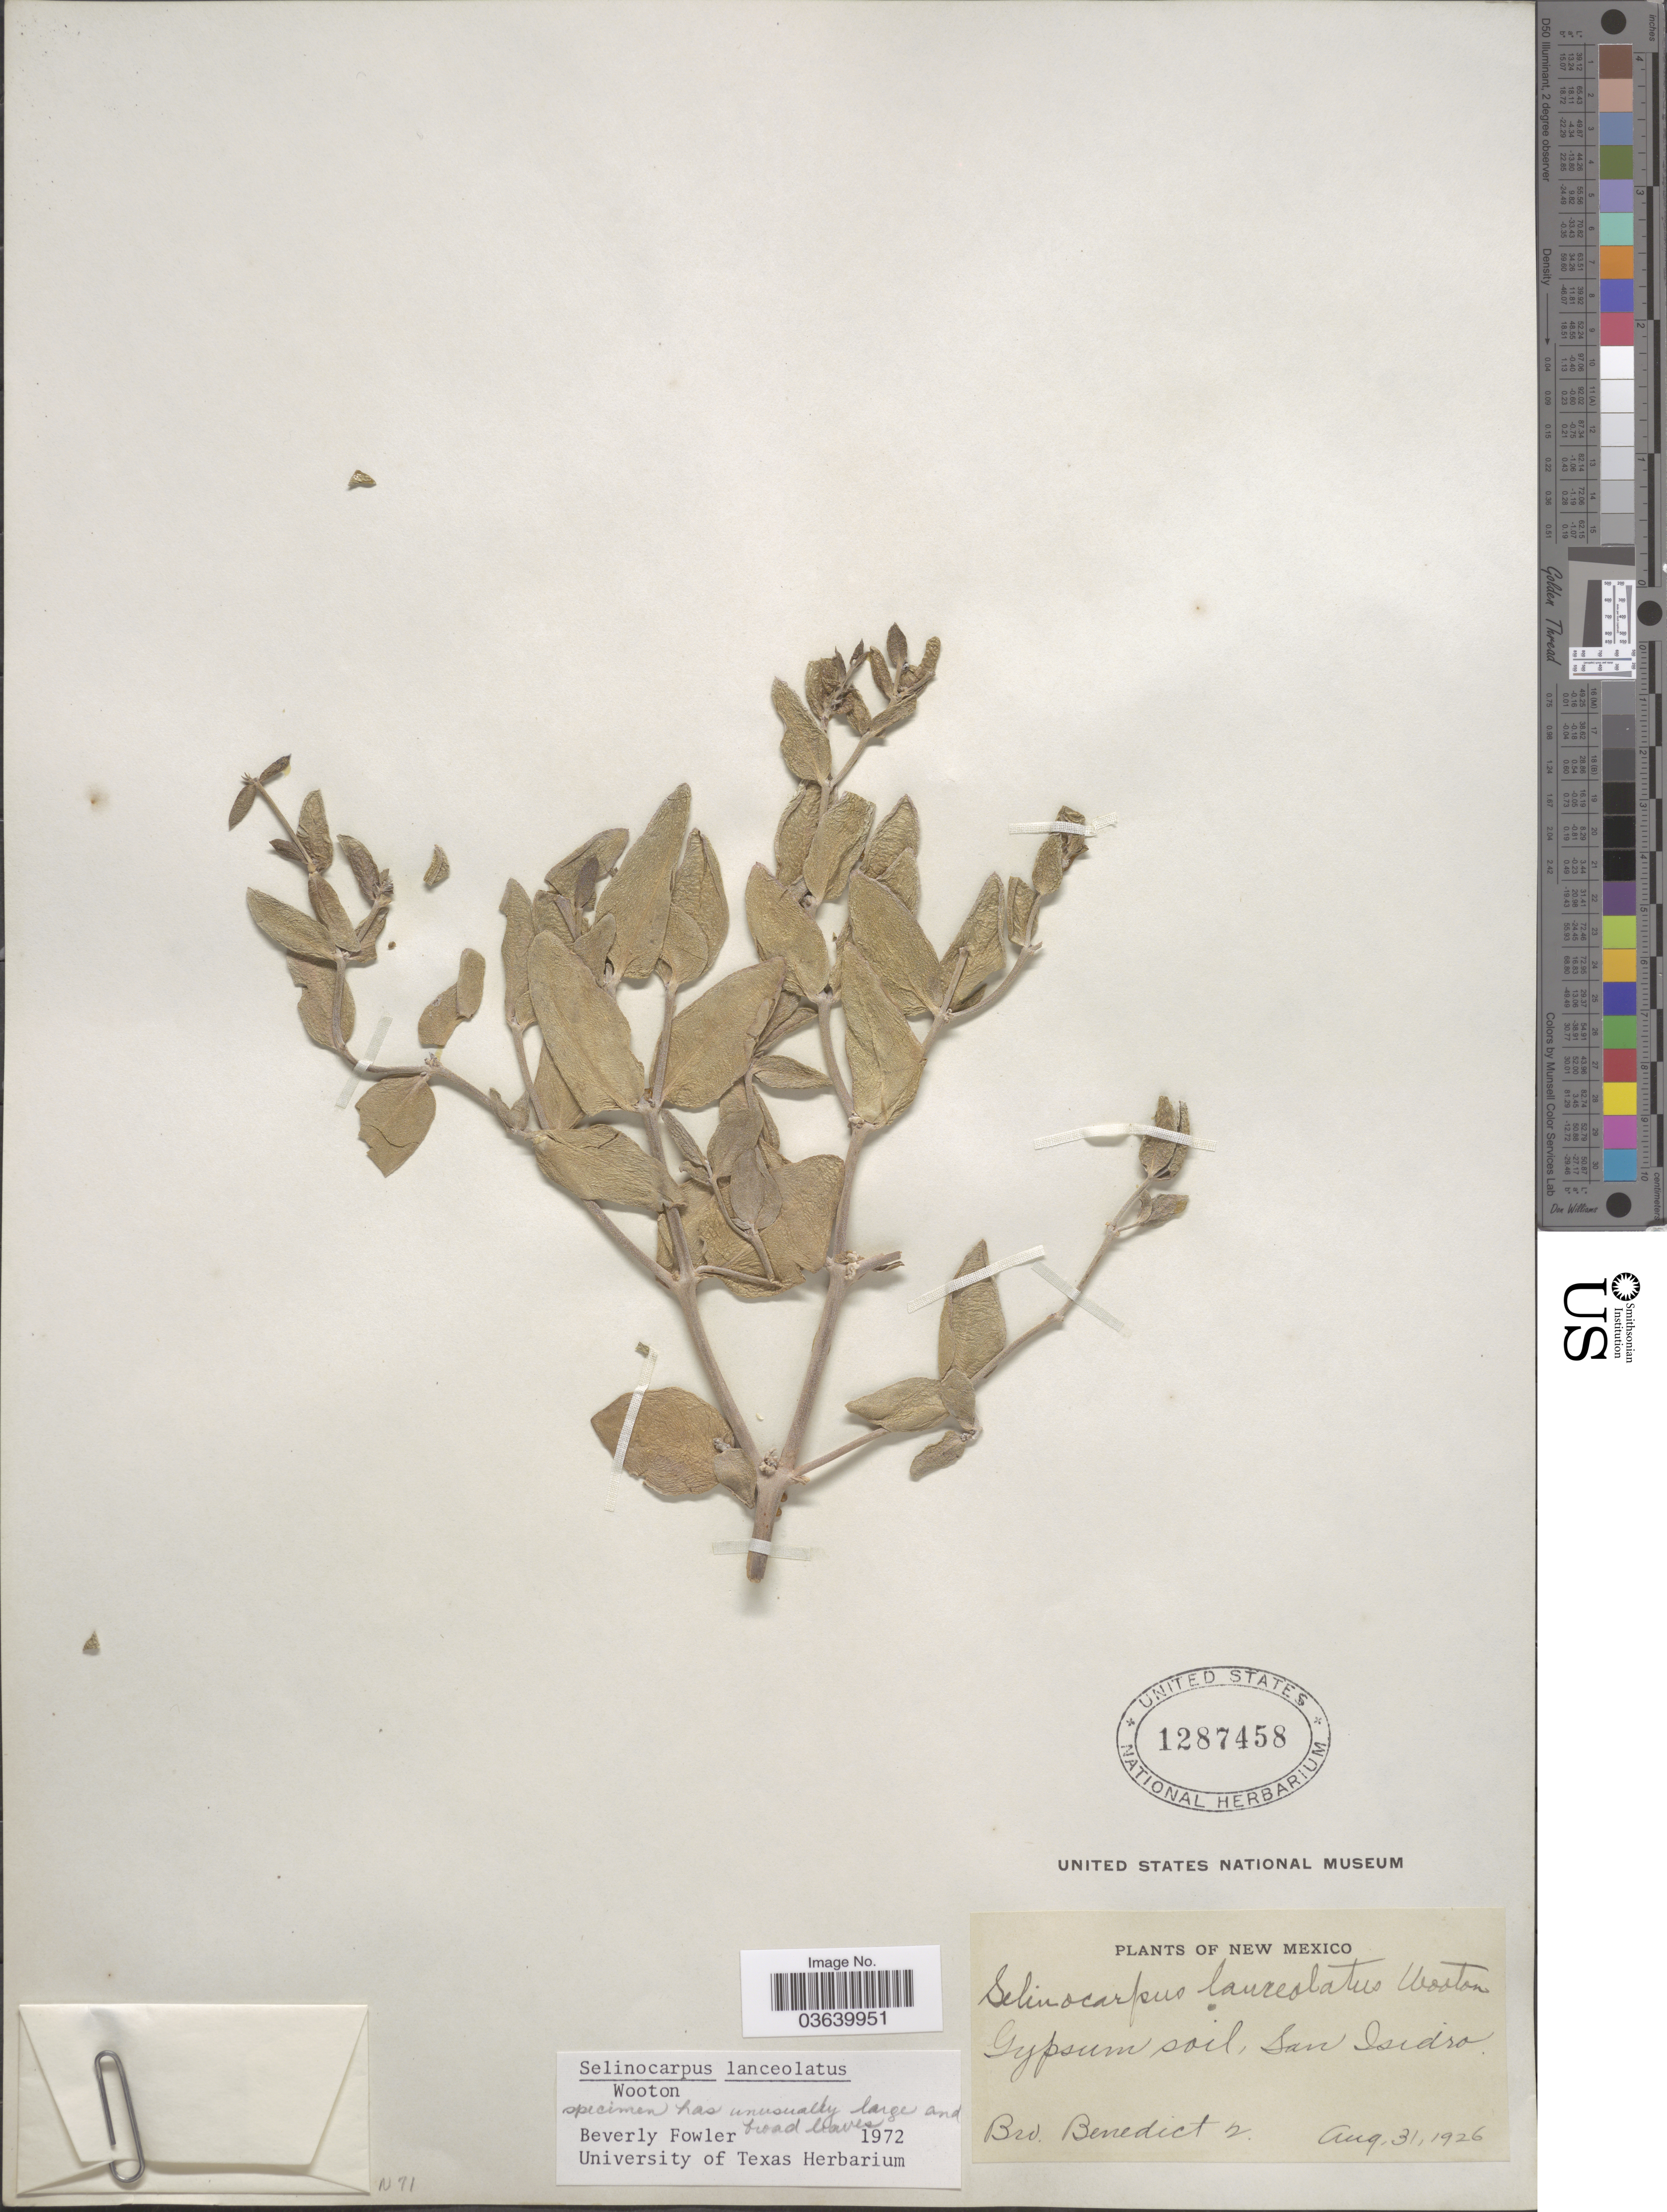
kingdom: Plantae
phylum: Tracheophyta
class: Magnoliopsida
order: Caryophyllales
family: Nyctaginaceae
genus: Acleisanthes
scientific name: Acleisanthes lanceolatus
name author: (Wooton) R.A. Levin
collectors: Bro. Benedict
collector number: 2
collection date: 1926-08-31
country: United States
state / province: New Mexico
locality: San Isidro.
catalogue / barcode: US 1287458